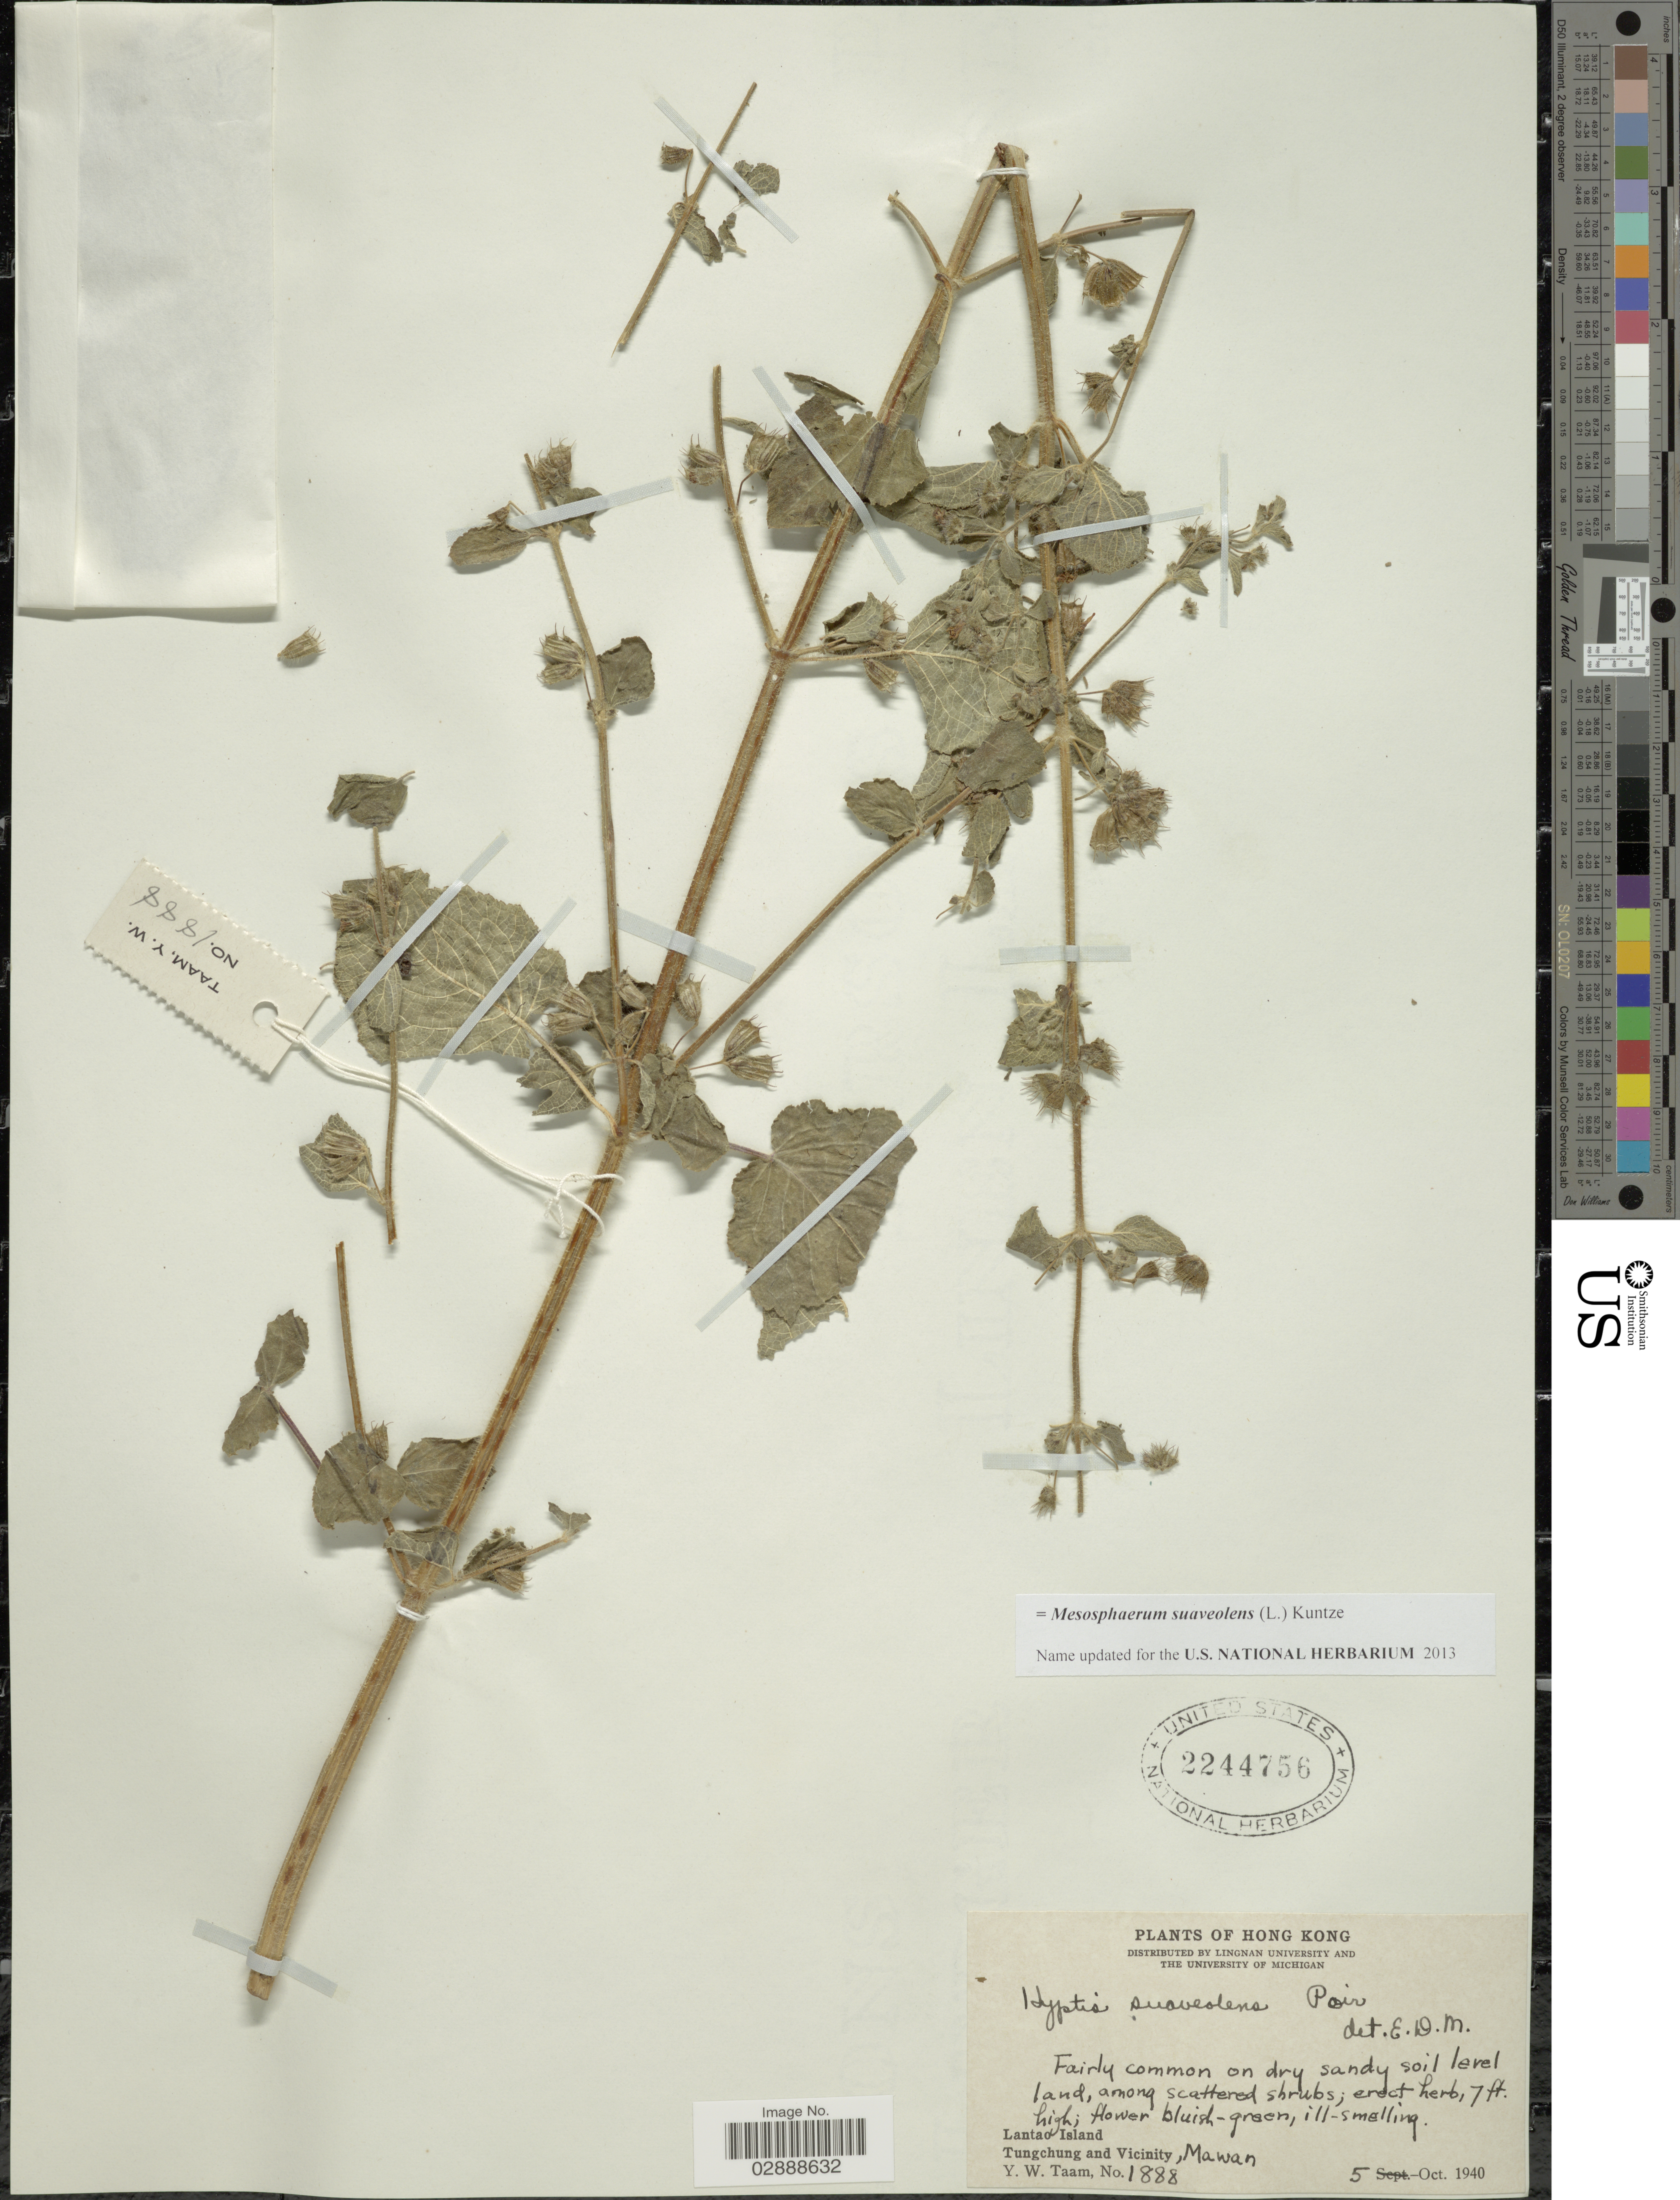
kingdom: Plantae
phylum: Tracheophyta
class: Magnoliopsida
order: Lamiales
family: Lamiaceae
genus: Mesosphaerum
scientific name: Mesosphaerum suaveolens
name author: (L.) Kuntze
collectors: Y. W. Taam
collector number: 1888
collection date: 1940-10-05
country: China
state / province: Hong Kong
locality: Lantao Island, Tungchung and Vicinity, Mawan.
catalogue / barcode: US 2244756